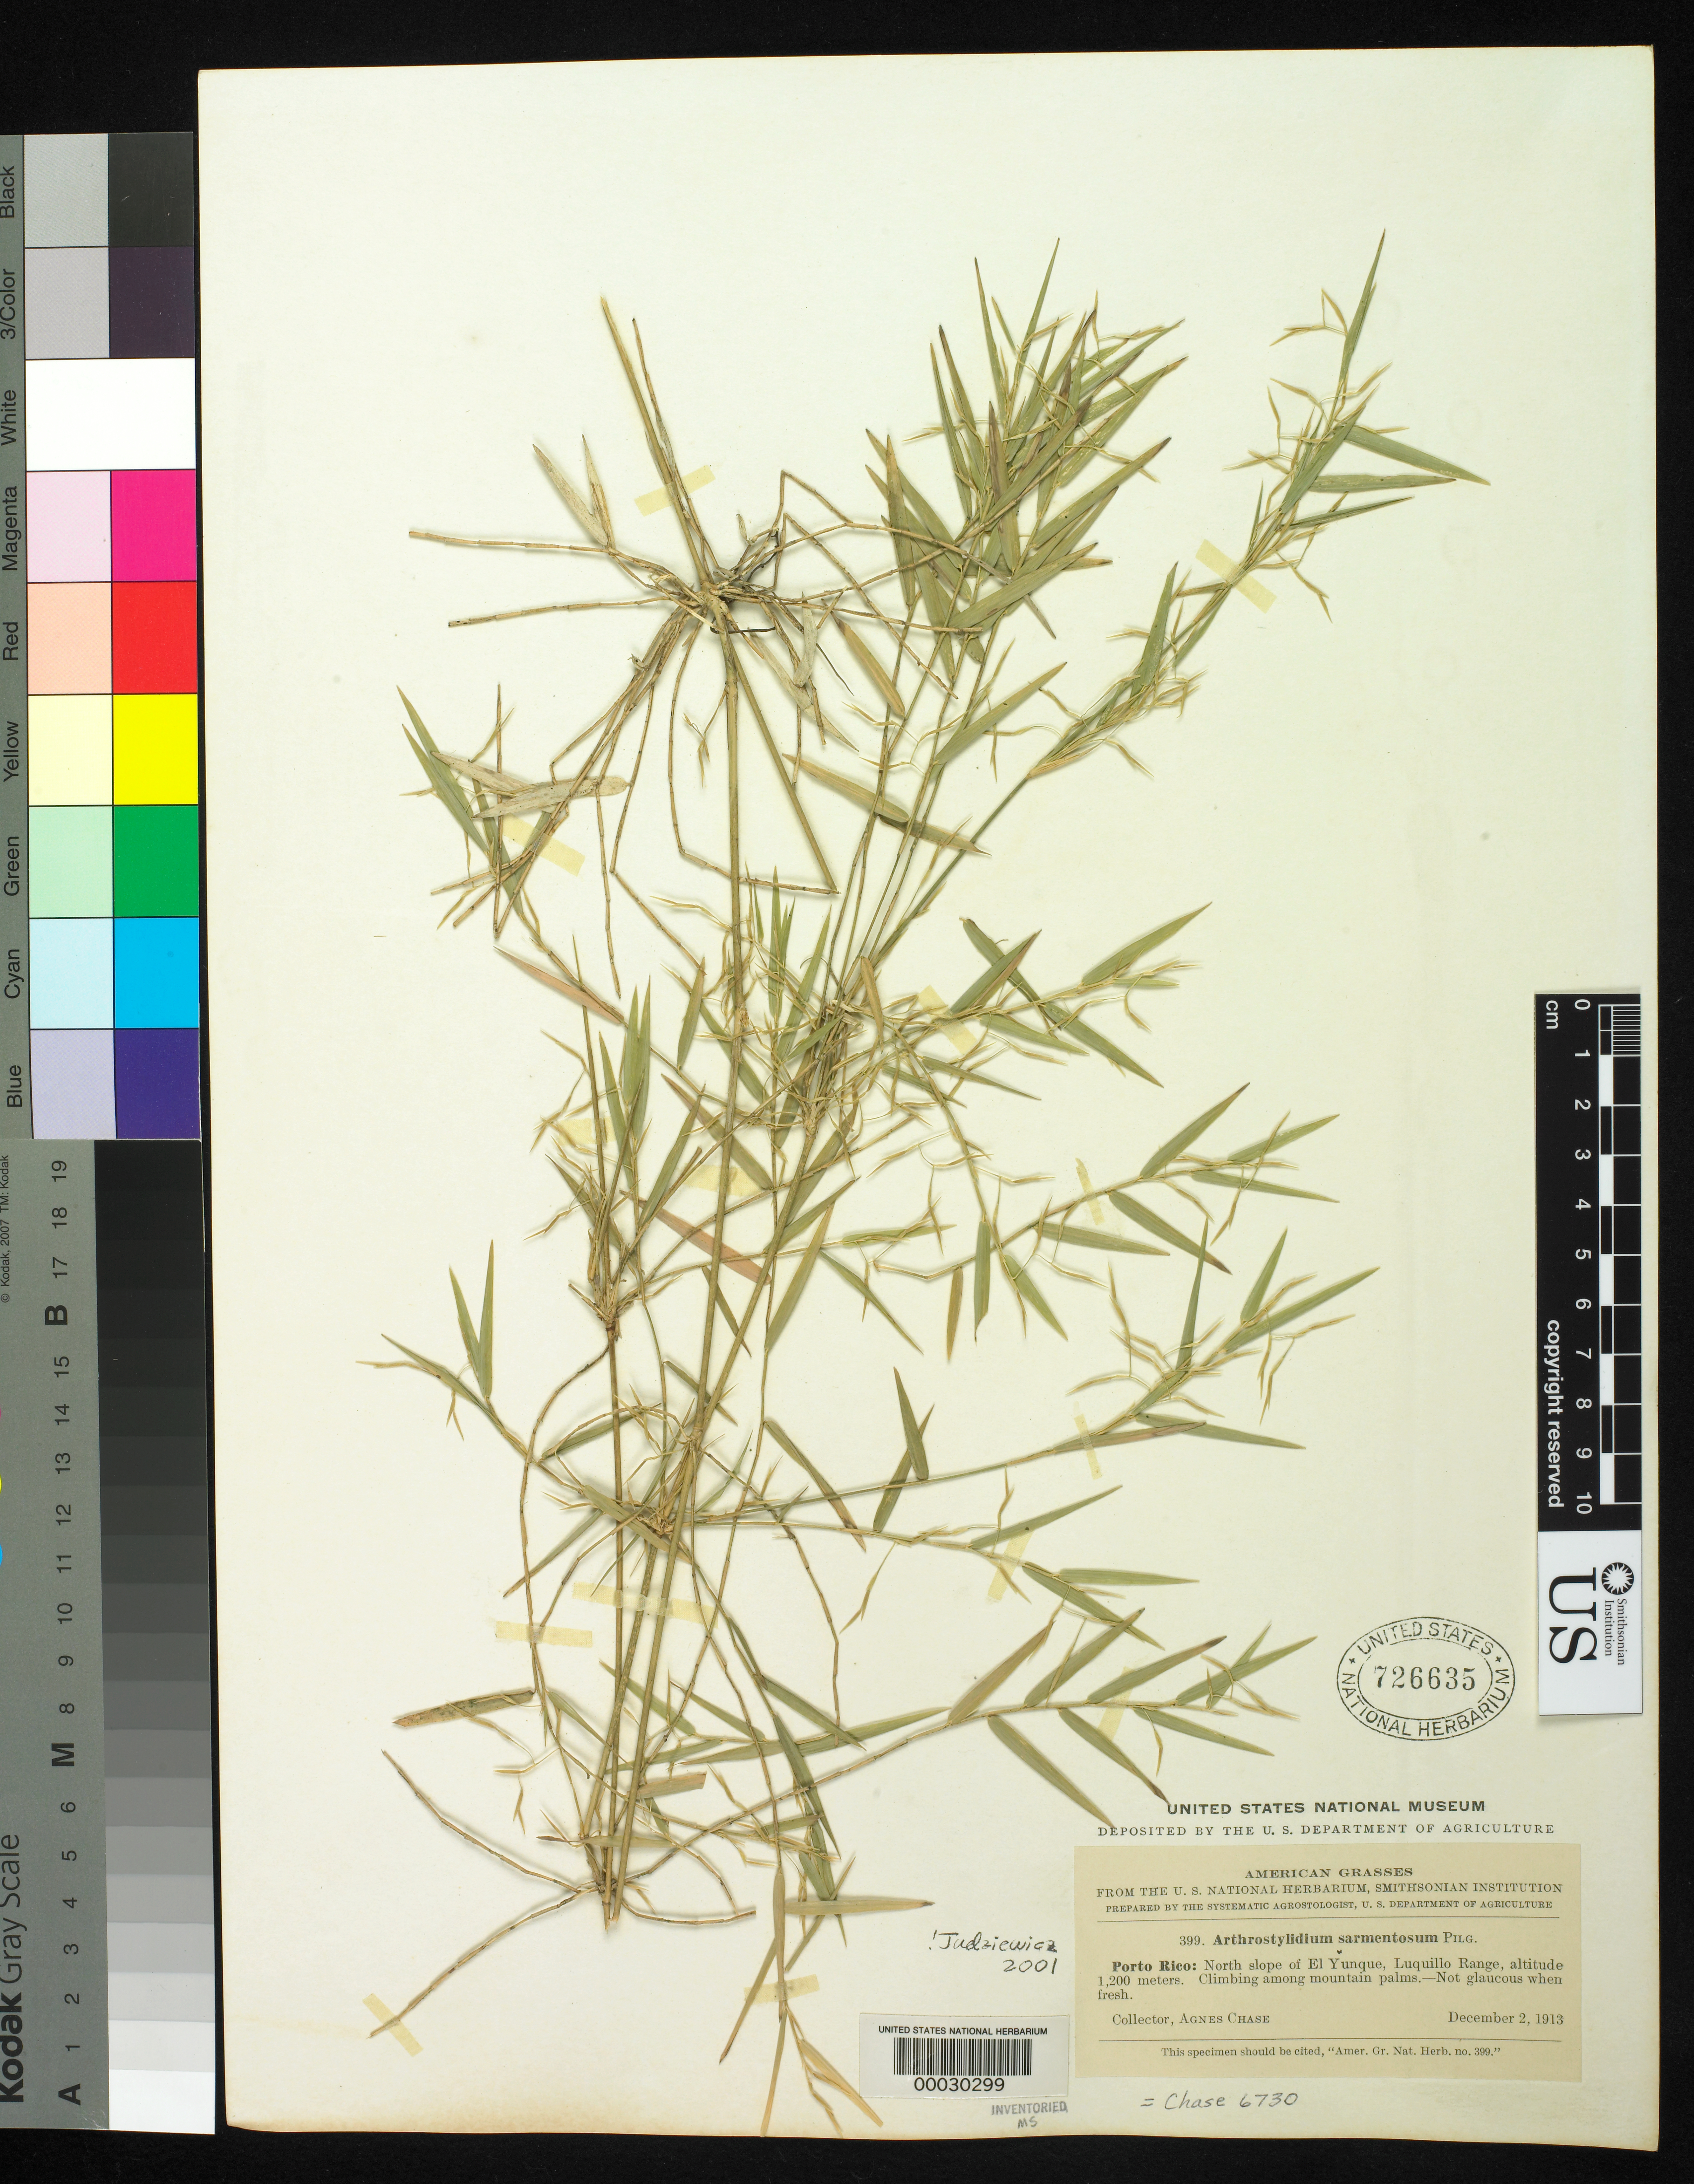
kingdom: Plantae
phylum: Tracheophyta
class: Liliopsida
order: Poales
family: Poaceae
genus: Arthrostylidium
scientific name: Arthrostylidium sarmentosum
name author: Pilg. in Urb.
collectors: A. Chase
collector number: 6730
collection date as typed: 02 Dec 1913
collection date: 1913-12-02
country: Puerto Rico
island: Greater Antilles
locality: El yunque, luquillo range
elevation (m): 1200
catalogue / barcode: US 726635